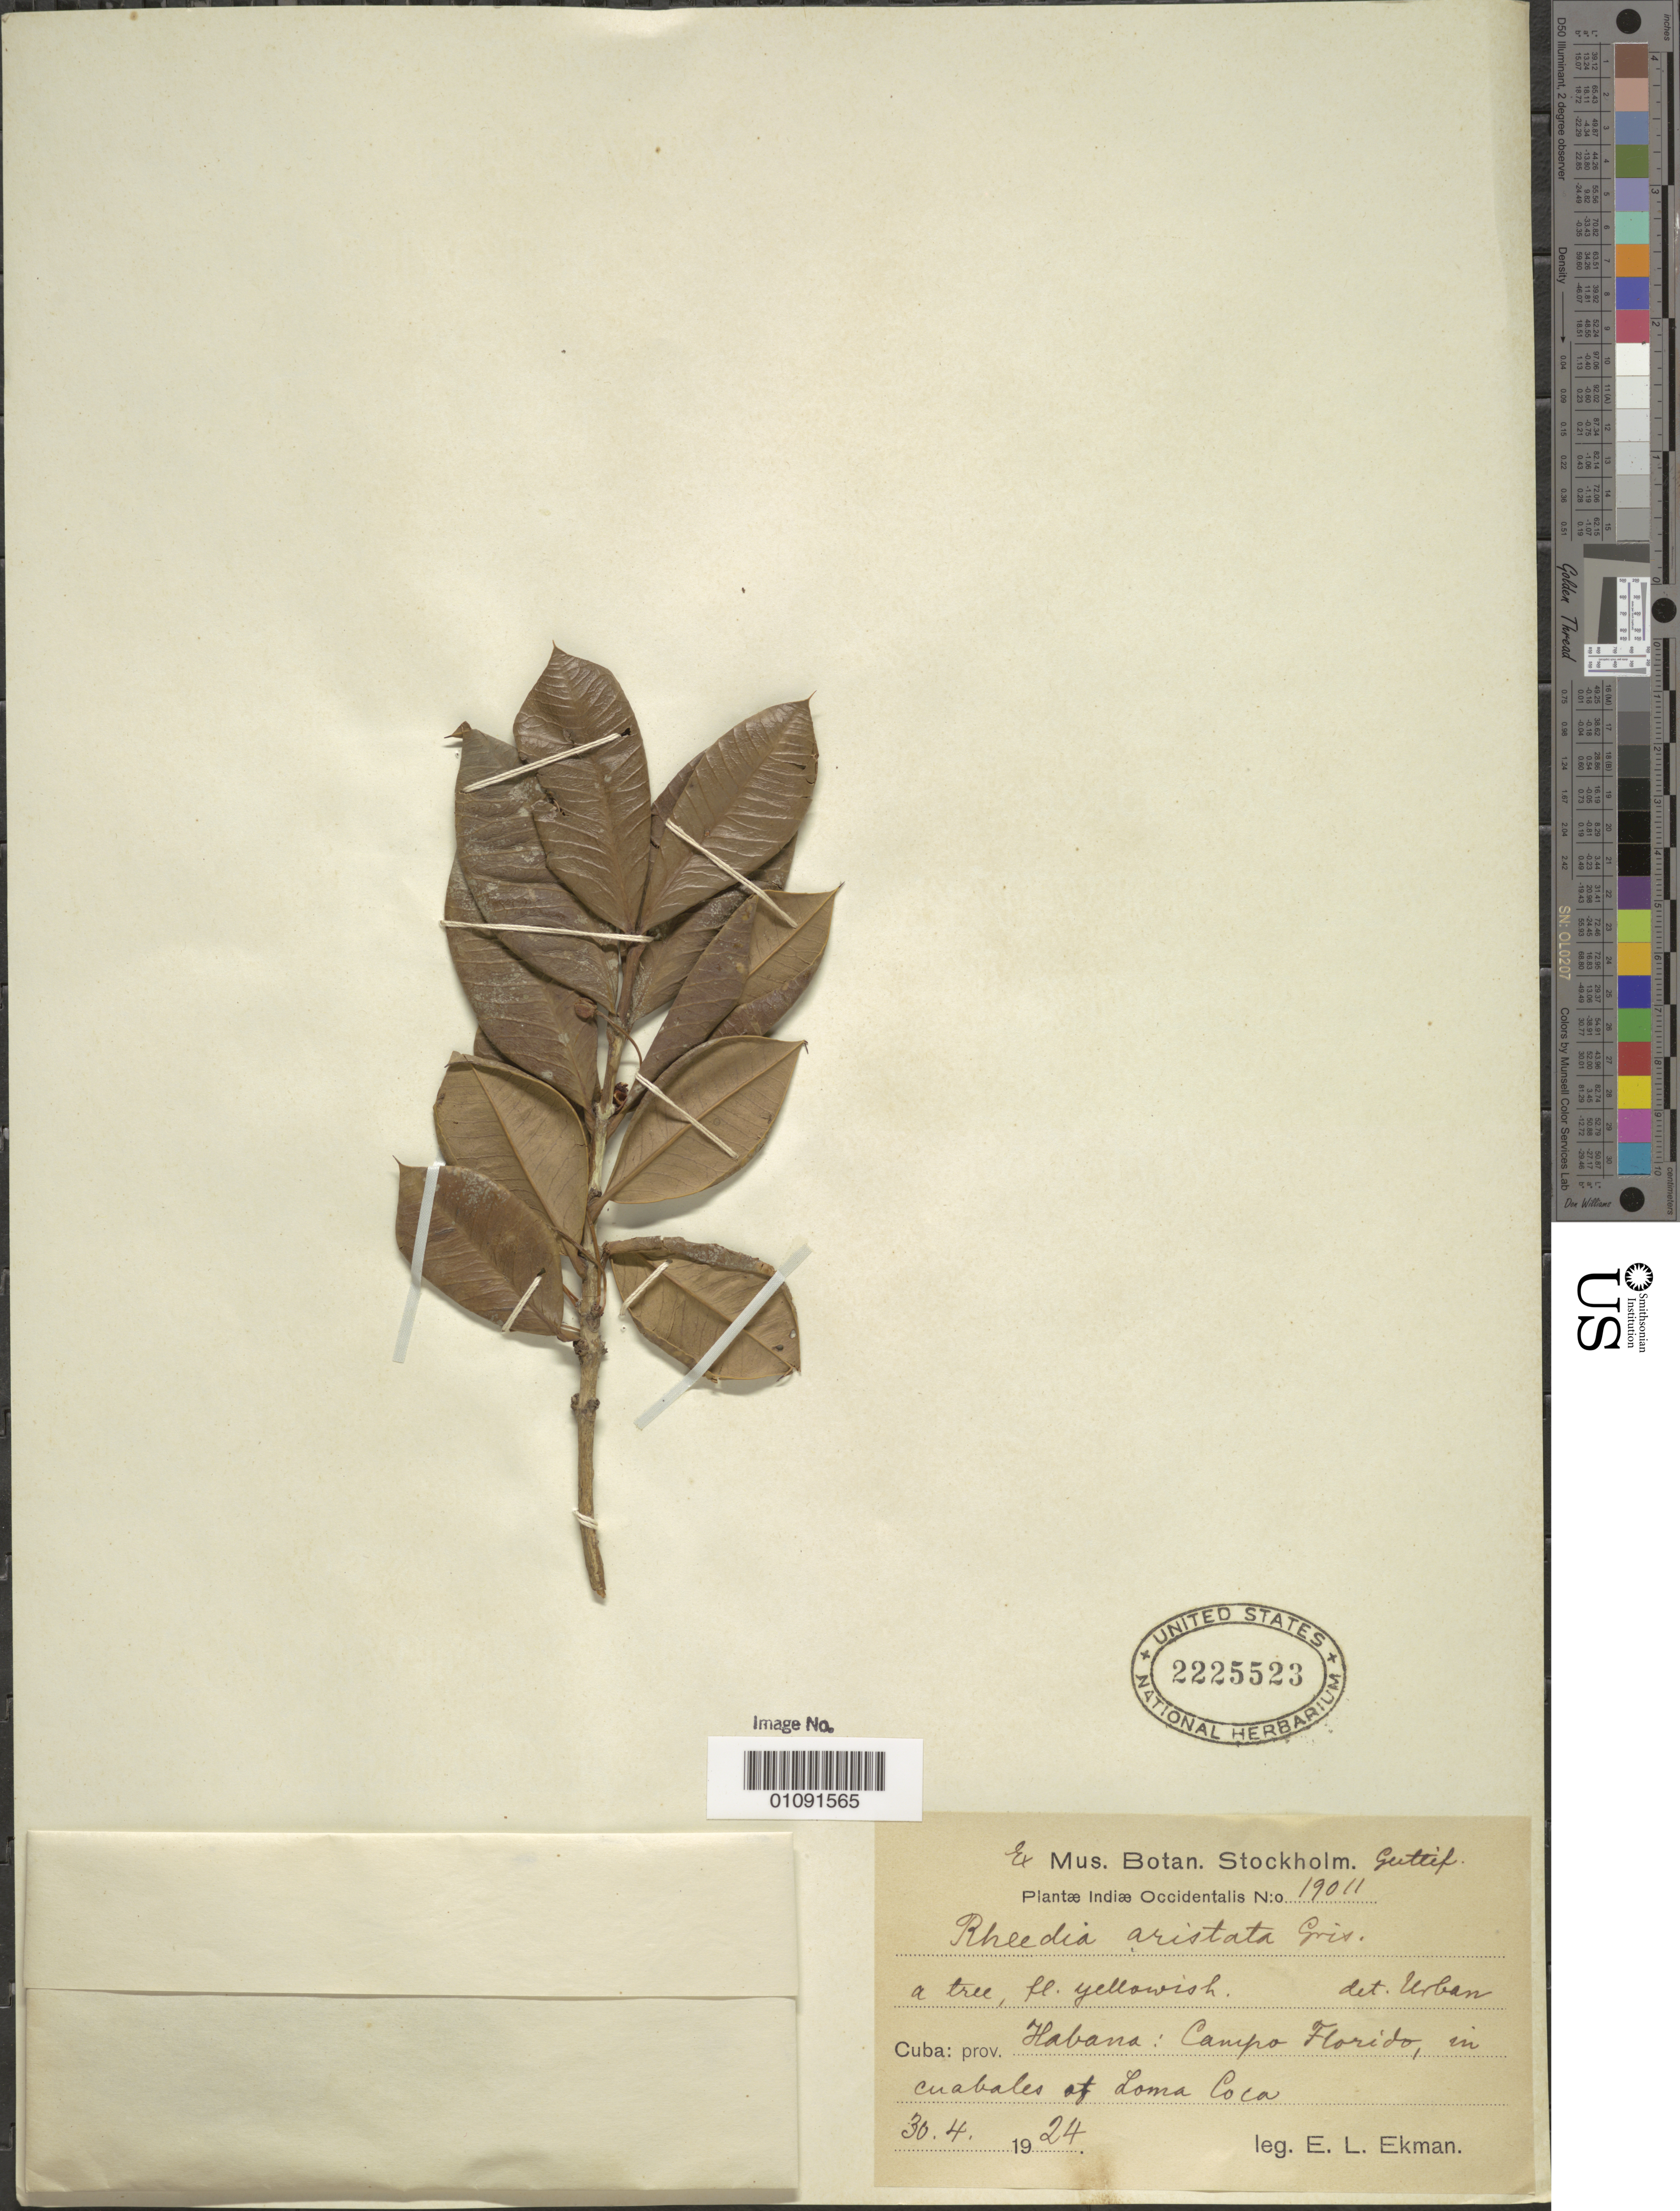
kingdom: Plantae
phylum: Tracheophyta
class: Magnoliopsida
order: Malpighiales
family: Clusiaceae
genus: Garcinia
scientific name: Garcinia aristata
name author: (Griseb.) Borhidi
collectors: E. L. Ekman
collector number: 19011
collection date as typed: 30 Apr 1924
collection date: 1924-04-30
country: Cuba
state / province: La Habana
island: Cuba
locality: La Habana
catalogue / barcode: US 2225523